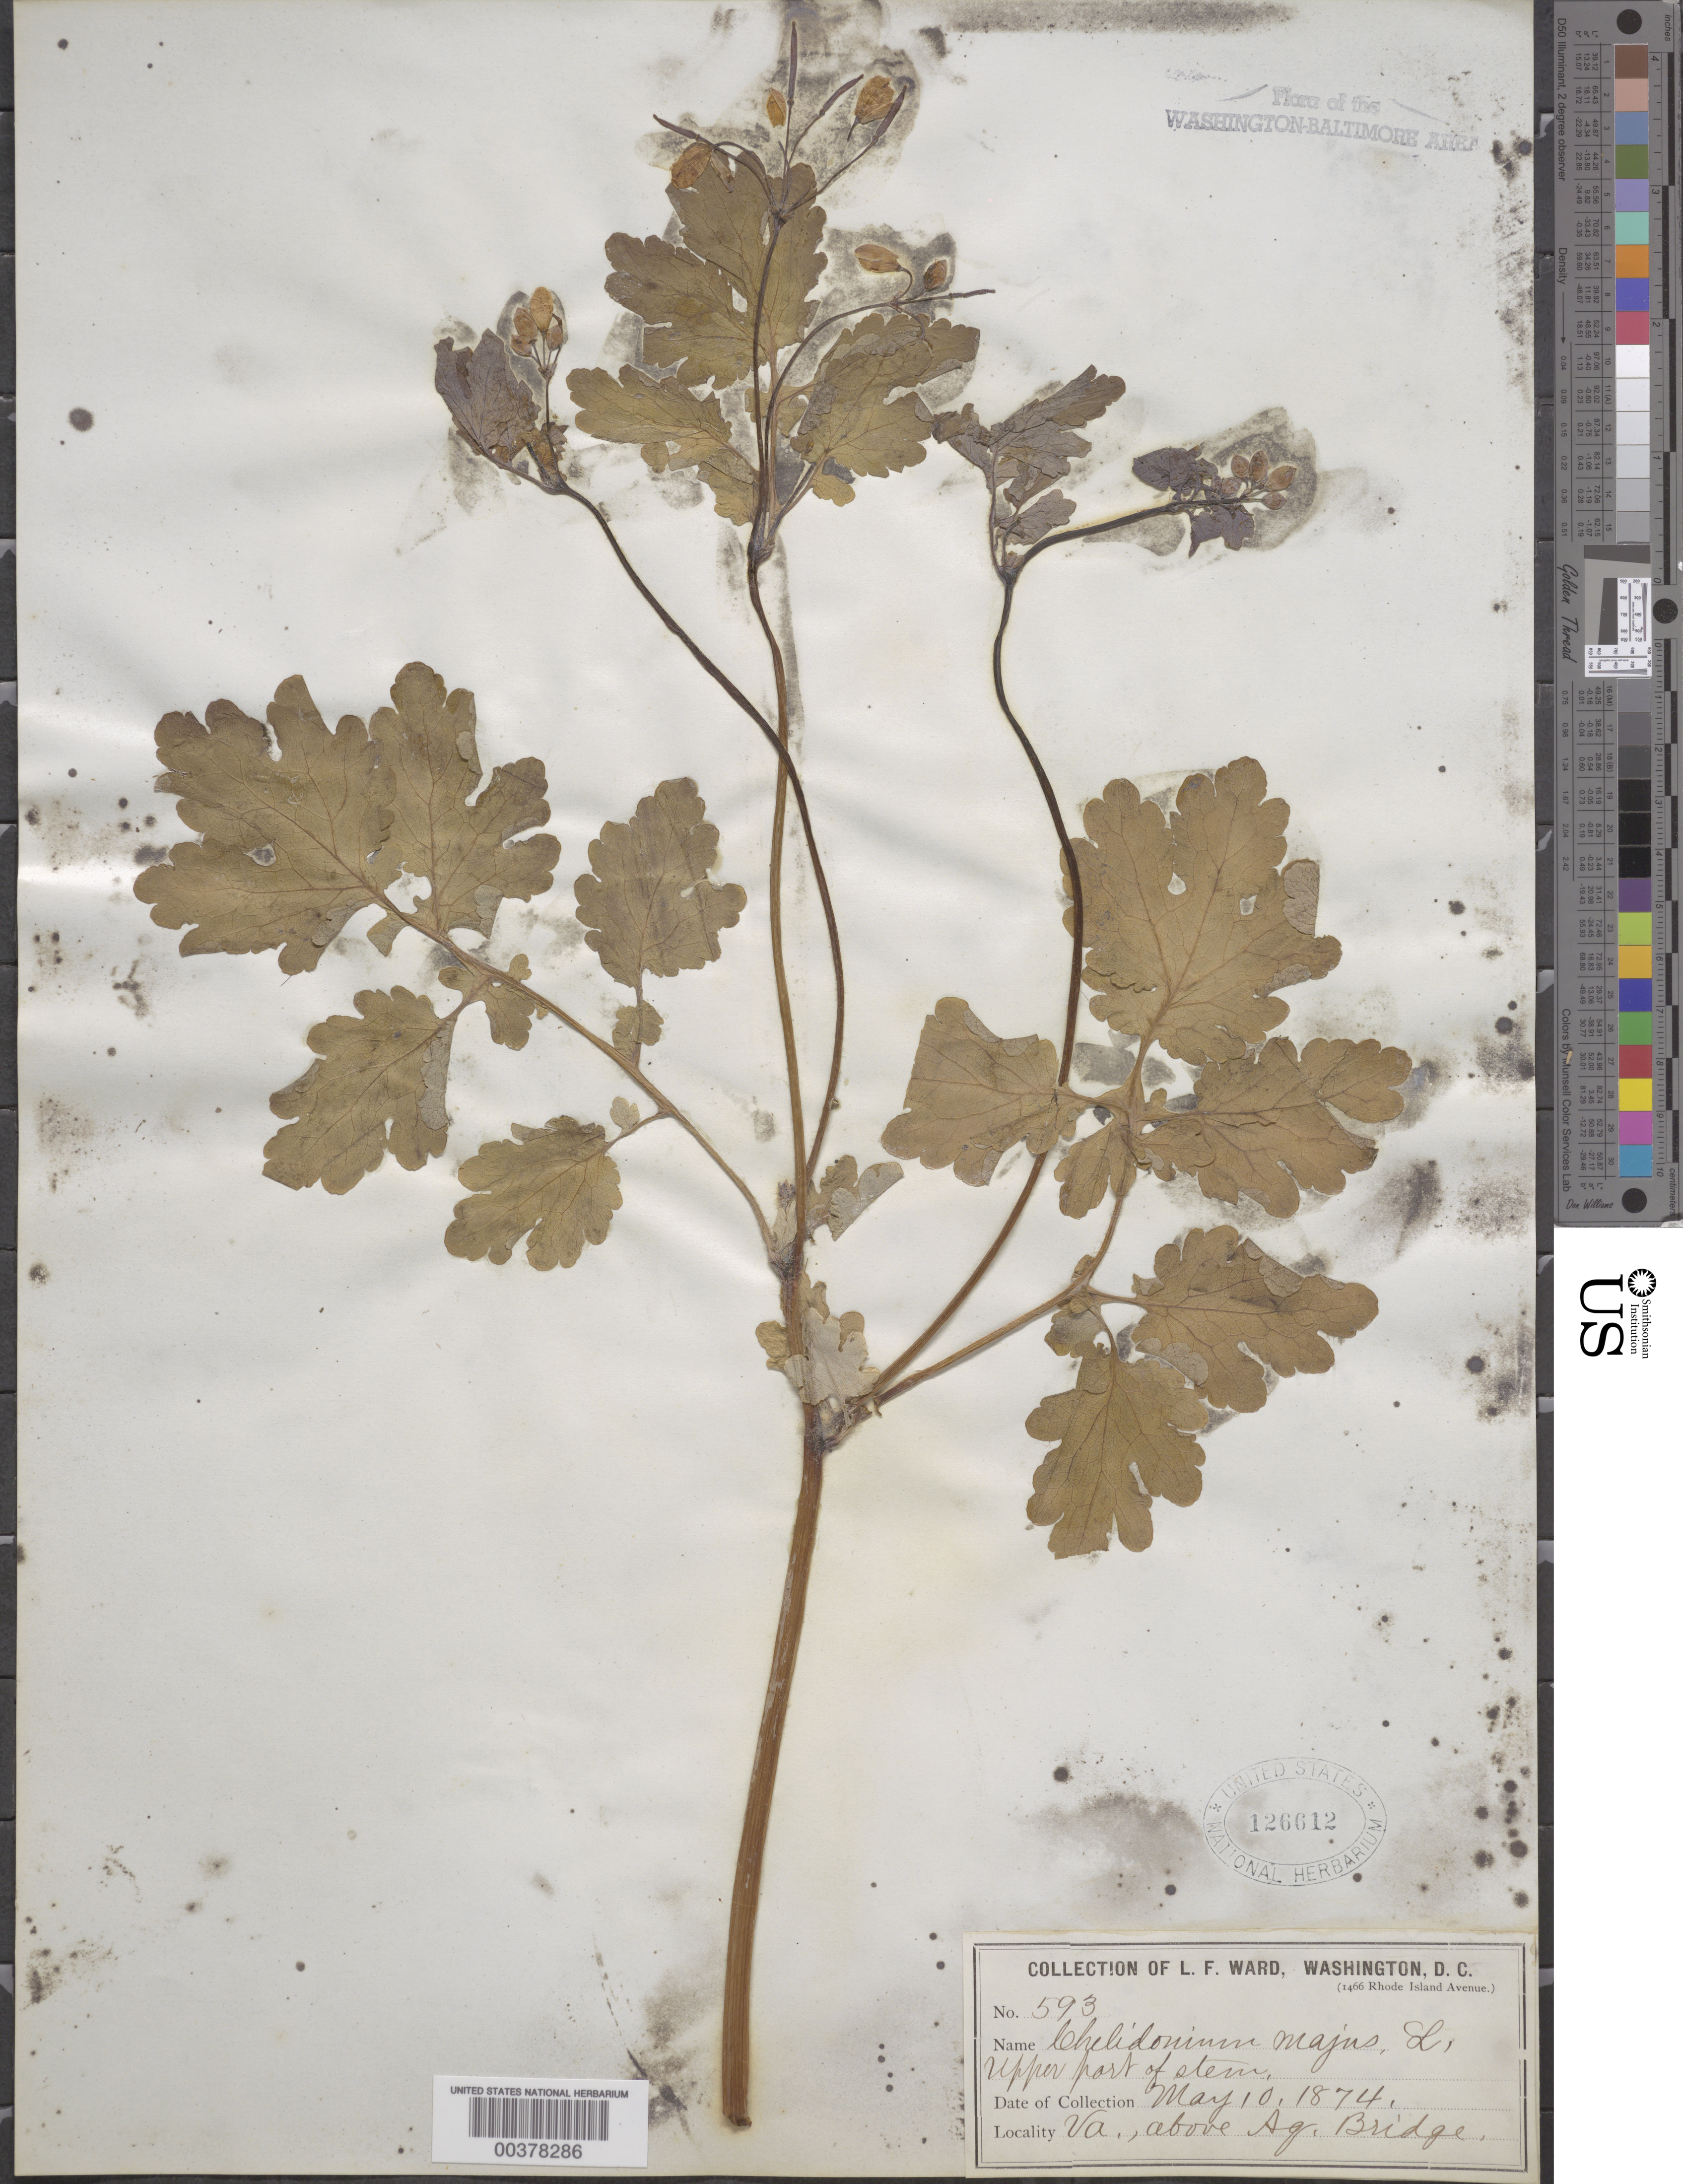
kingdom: Plantae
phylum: Tracheophyta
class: Magnoliopsida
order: Ranunculales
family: Papaveraceae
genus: Chelidonium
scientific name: Chelidonium majus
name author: L.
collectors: L. F. Ward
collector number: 593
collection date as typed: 10 May 1874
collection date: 1874-05-10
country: United States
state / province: Virginia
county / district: Fairfax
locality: Above Aqueduct Bridge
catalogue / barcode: US 126612